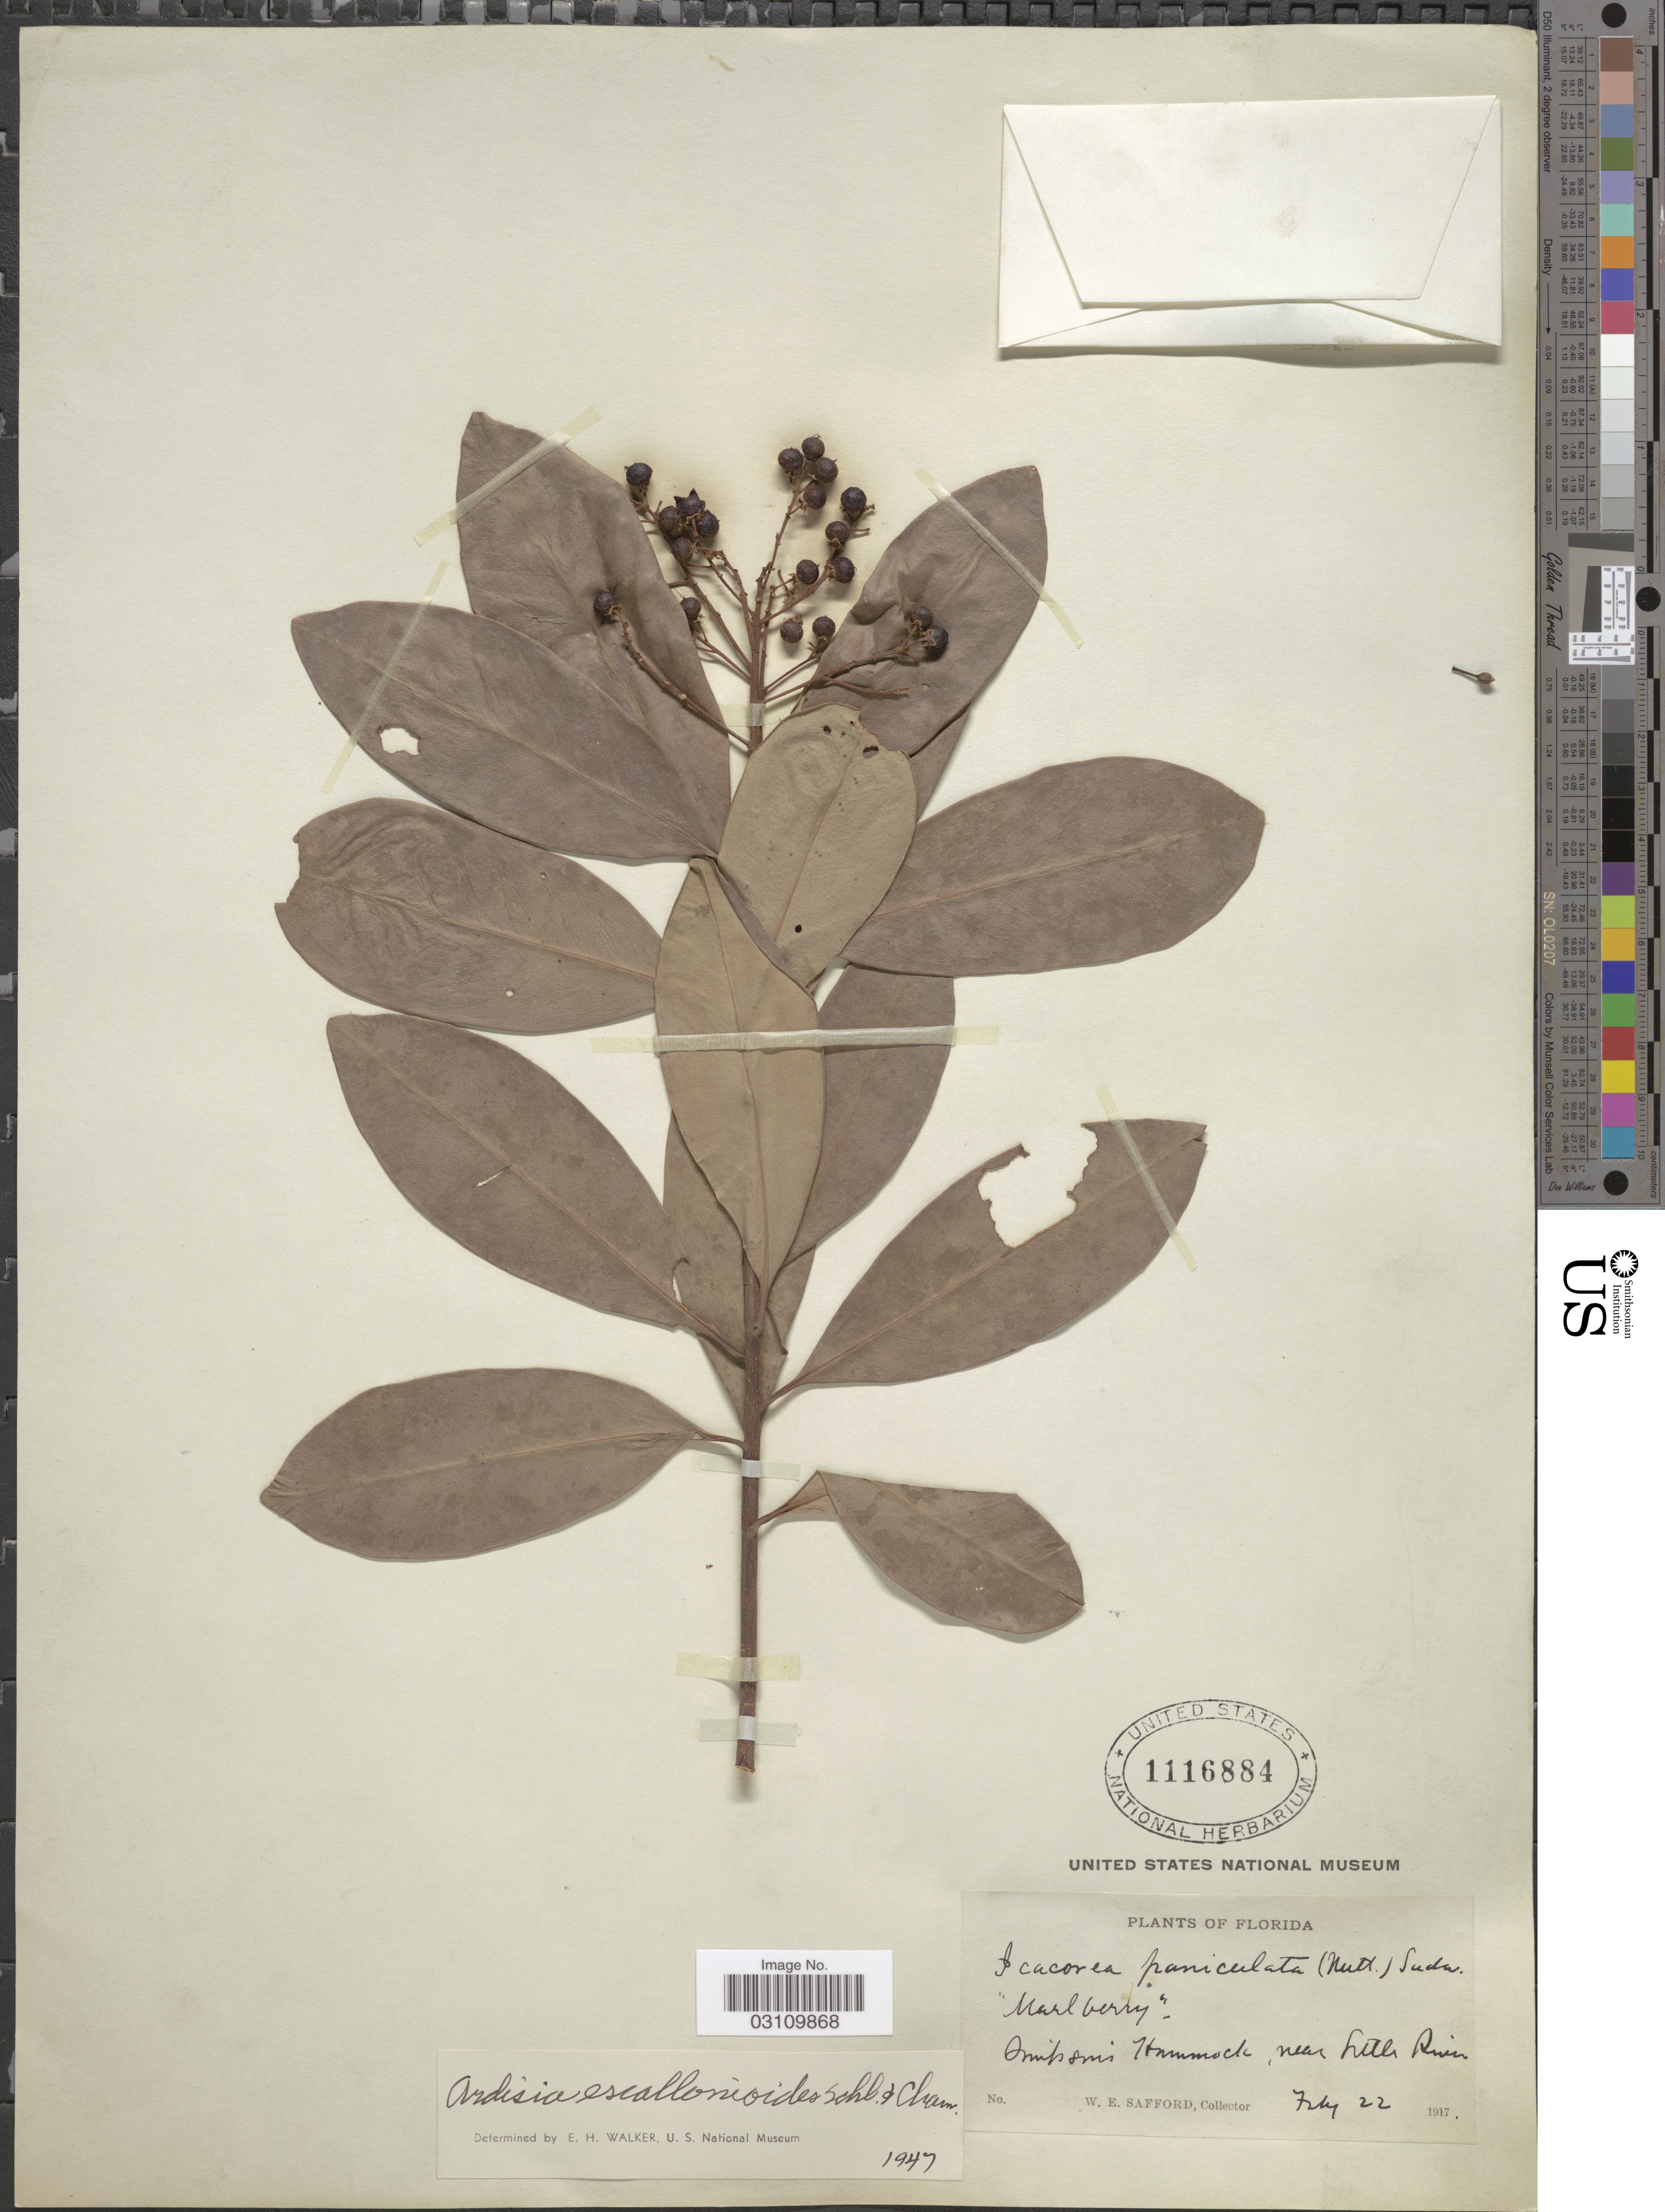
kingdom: Plantae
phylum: Tracheophyta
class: Magnoliopsida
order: Ericales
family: Primulaceae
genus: Ardisia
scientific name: Ardisia escallonioides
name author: Schltdl. & Cham.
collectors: W. E. Safford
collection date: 1917-07-22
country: United States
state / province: Florida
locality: Simpson Hammock, near Little River.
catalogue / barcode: US 1116884